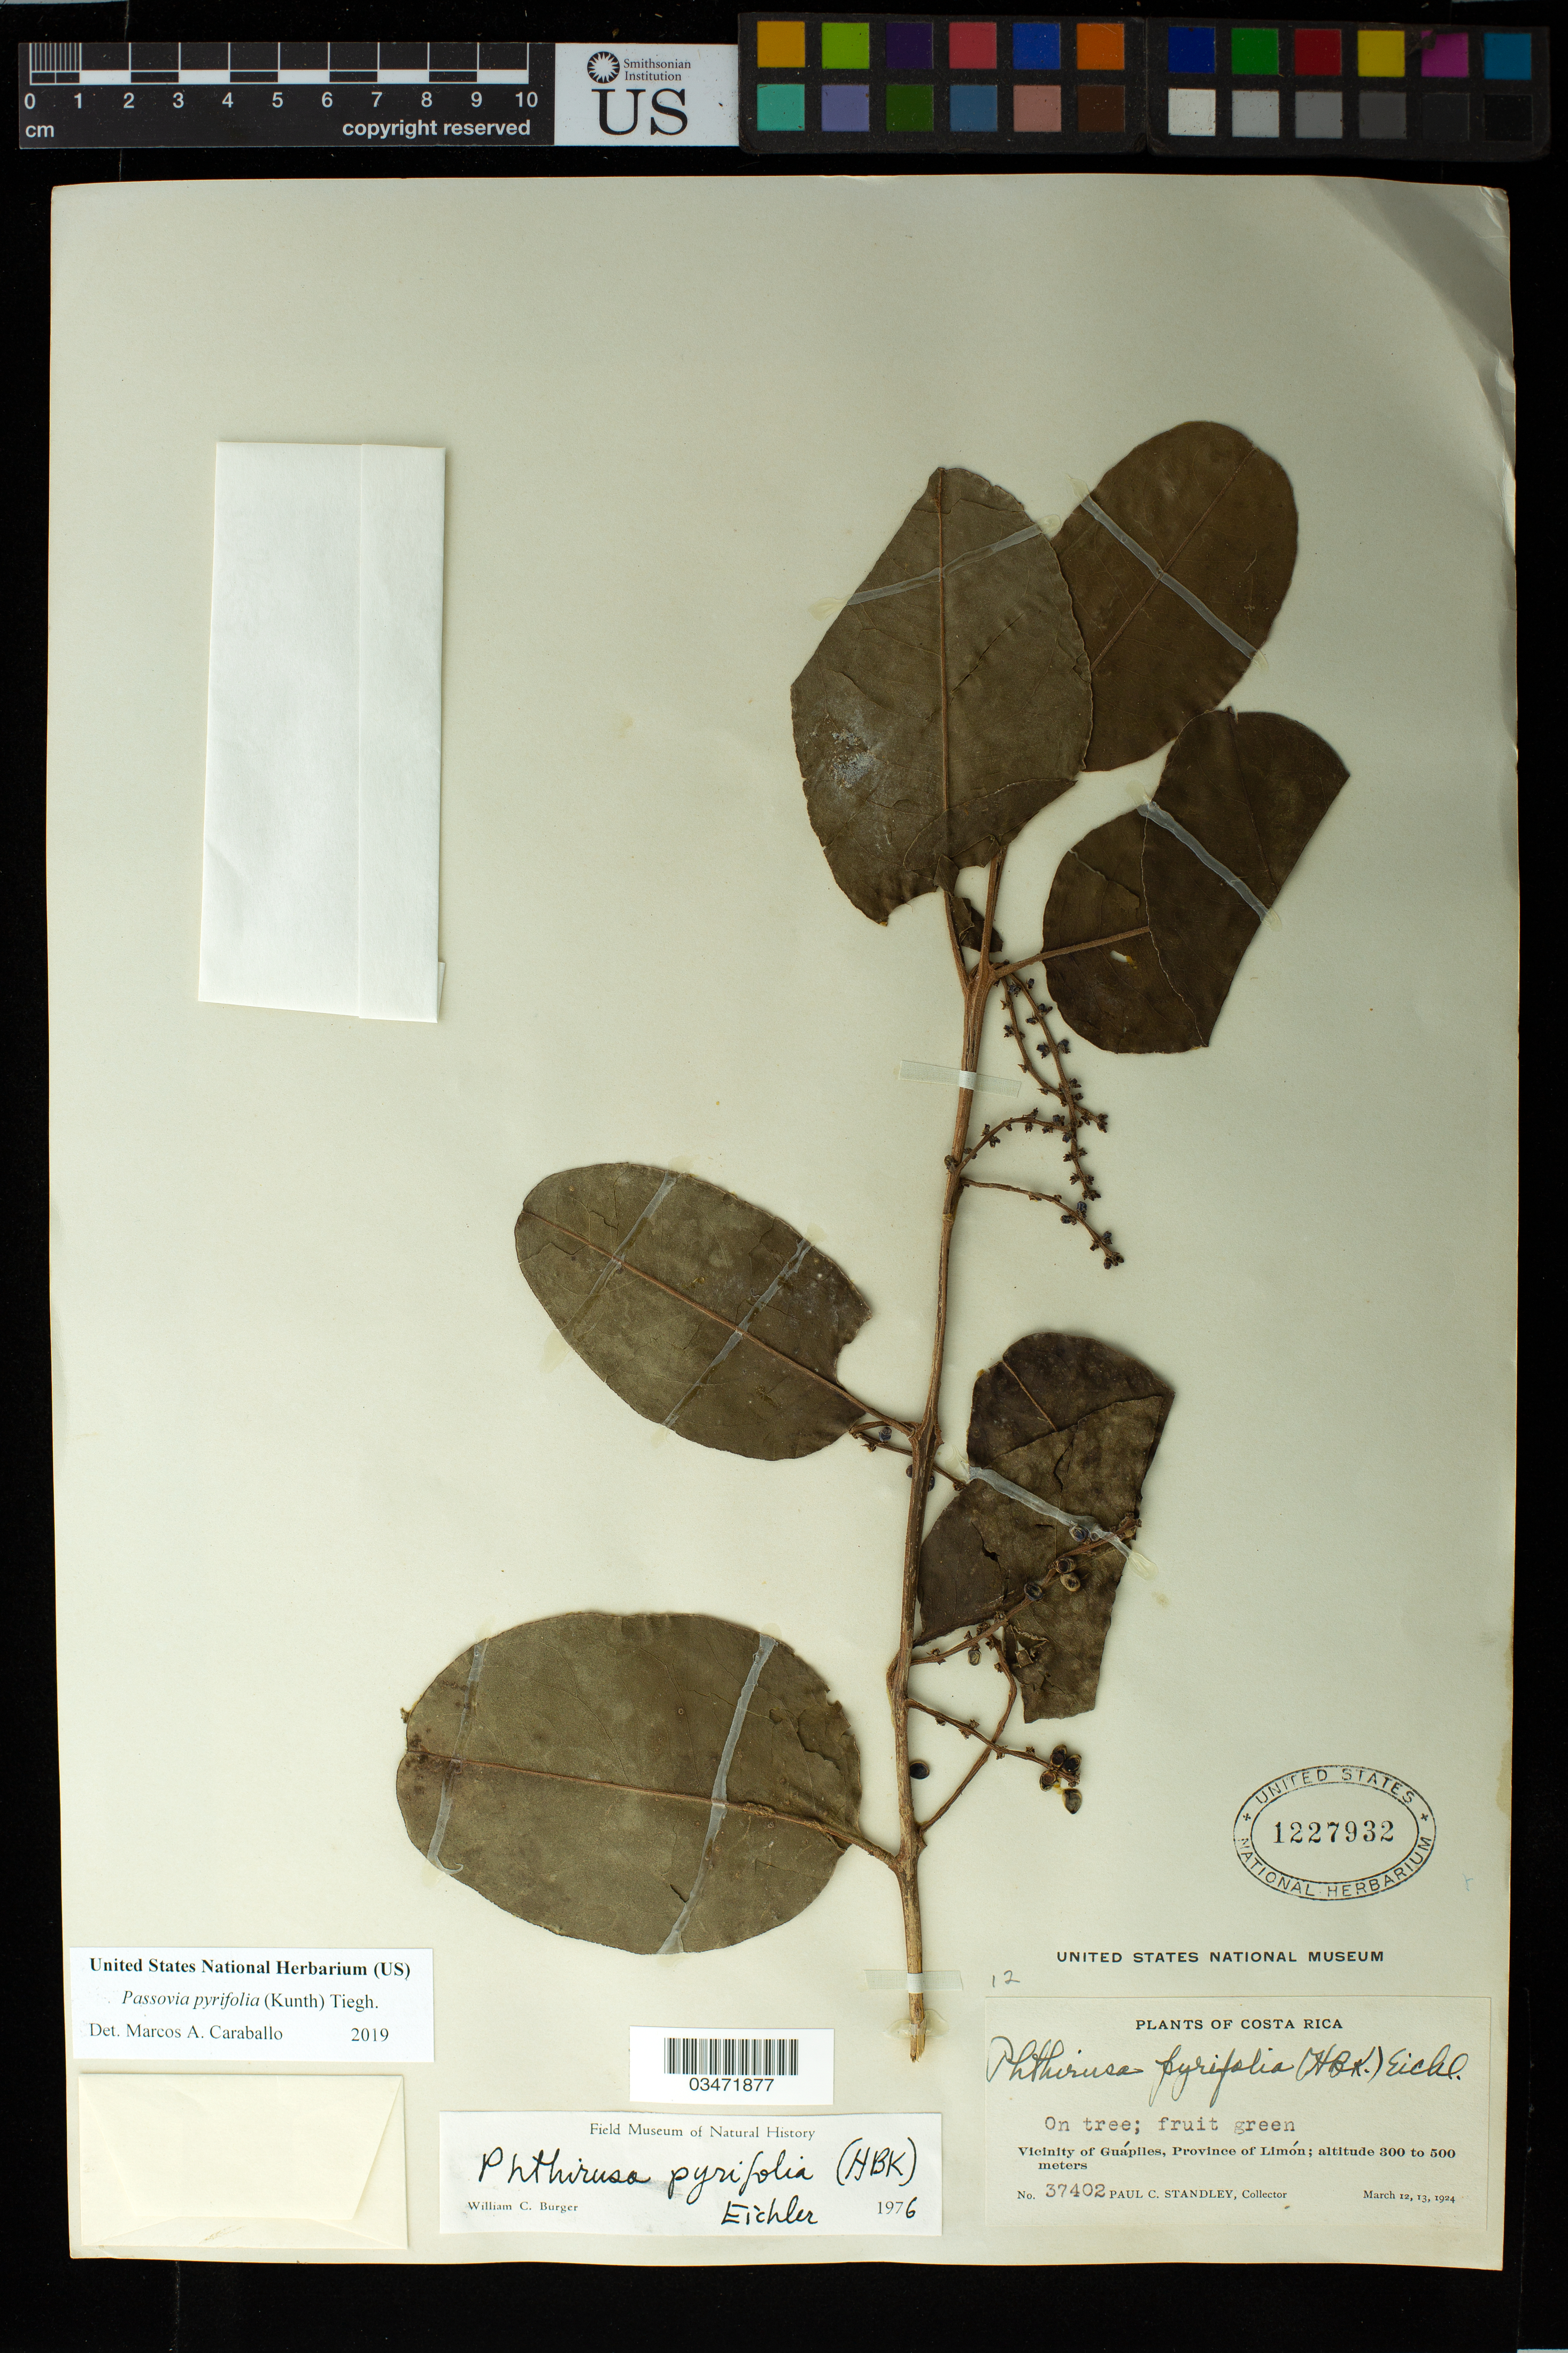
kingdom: Plantae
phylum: Tracheophyta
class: Magnoliopsida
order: Santalales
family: Loranthaceae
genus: Passovia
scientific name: Passovia pyrifolia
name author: (Kunth) Tiegh.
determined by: Caraballo-Ortiz, Marcos A., (MISS), University of Mississippi (UNITED STATES)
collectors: P. C. Standley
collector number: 37402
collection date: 1924-03-12/1924-03-13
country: Costa Rica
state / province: Limón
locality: Guápiles, vicinity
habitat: On tree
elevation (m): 300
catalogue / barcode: US 1227932